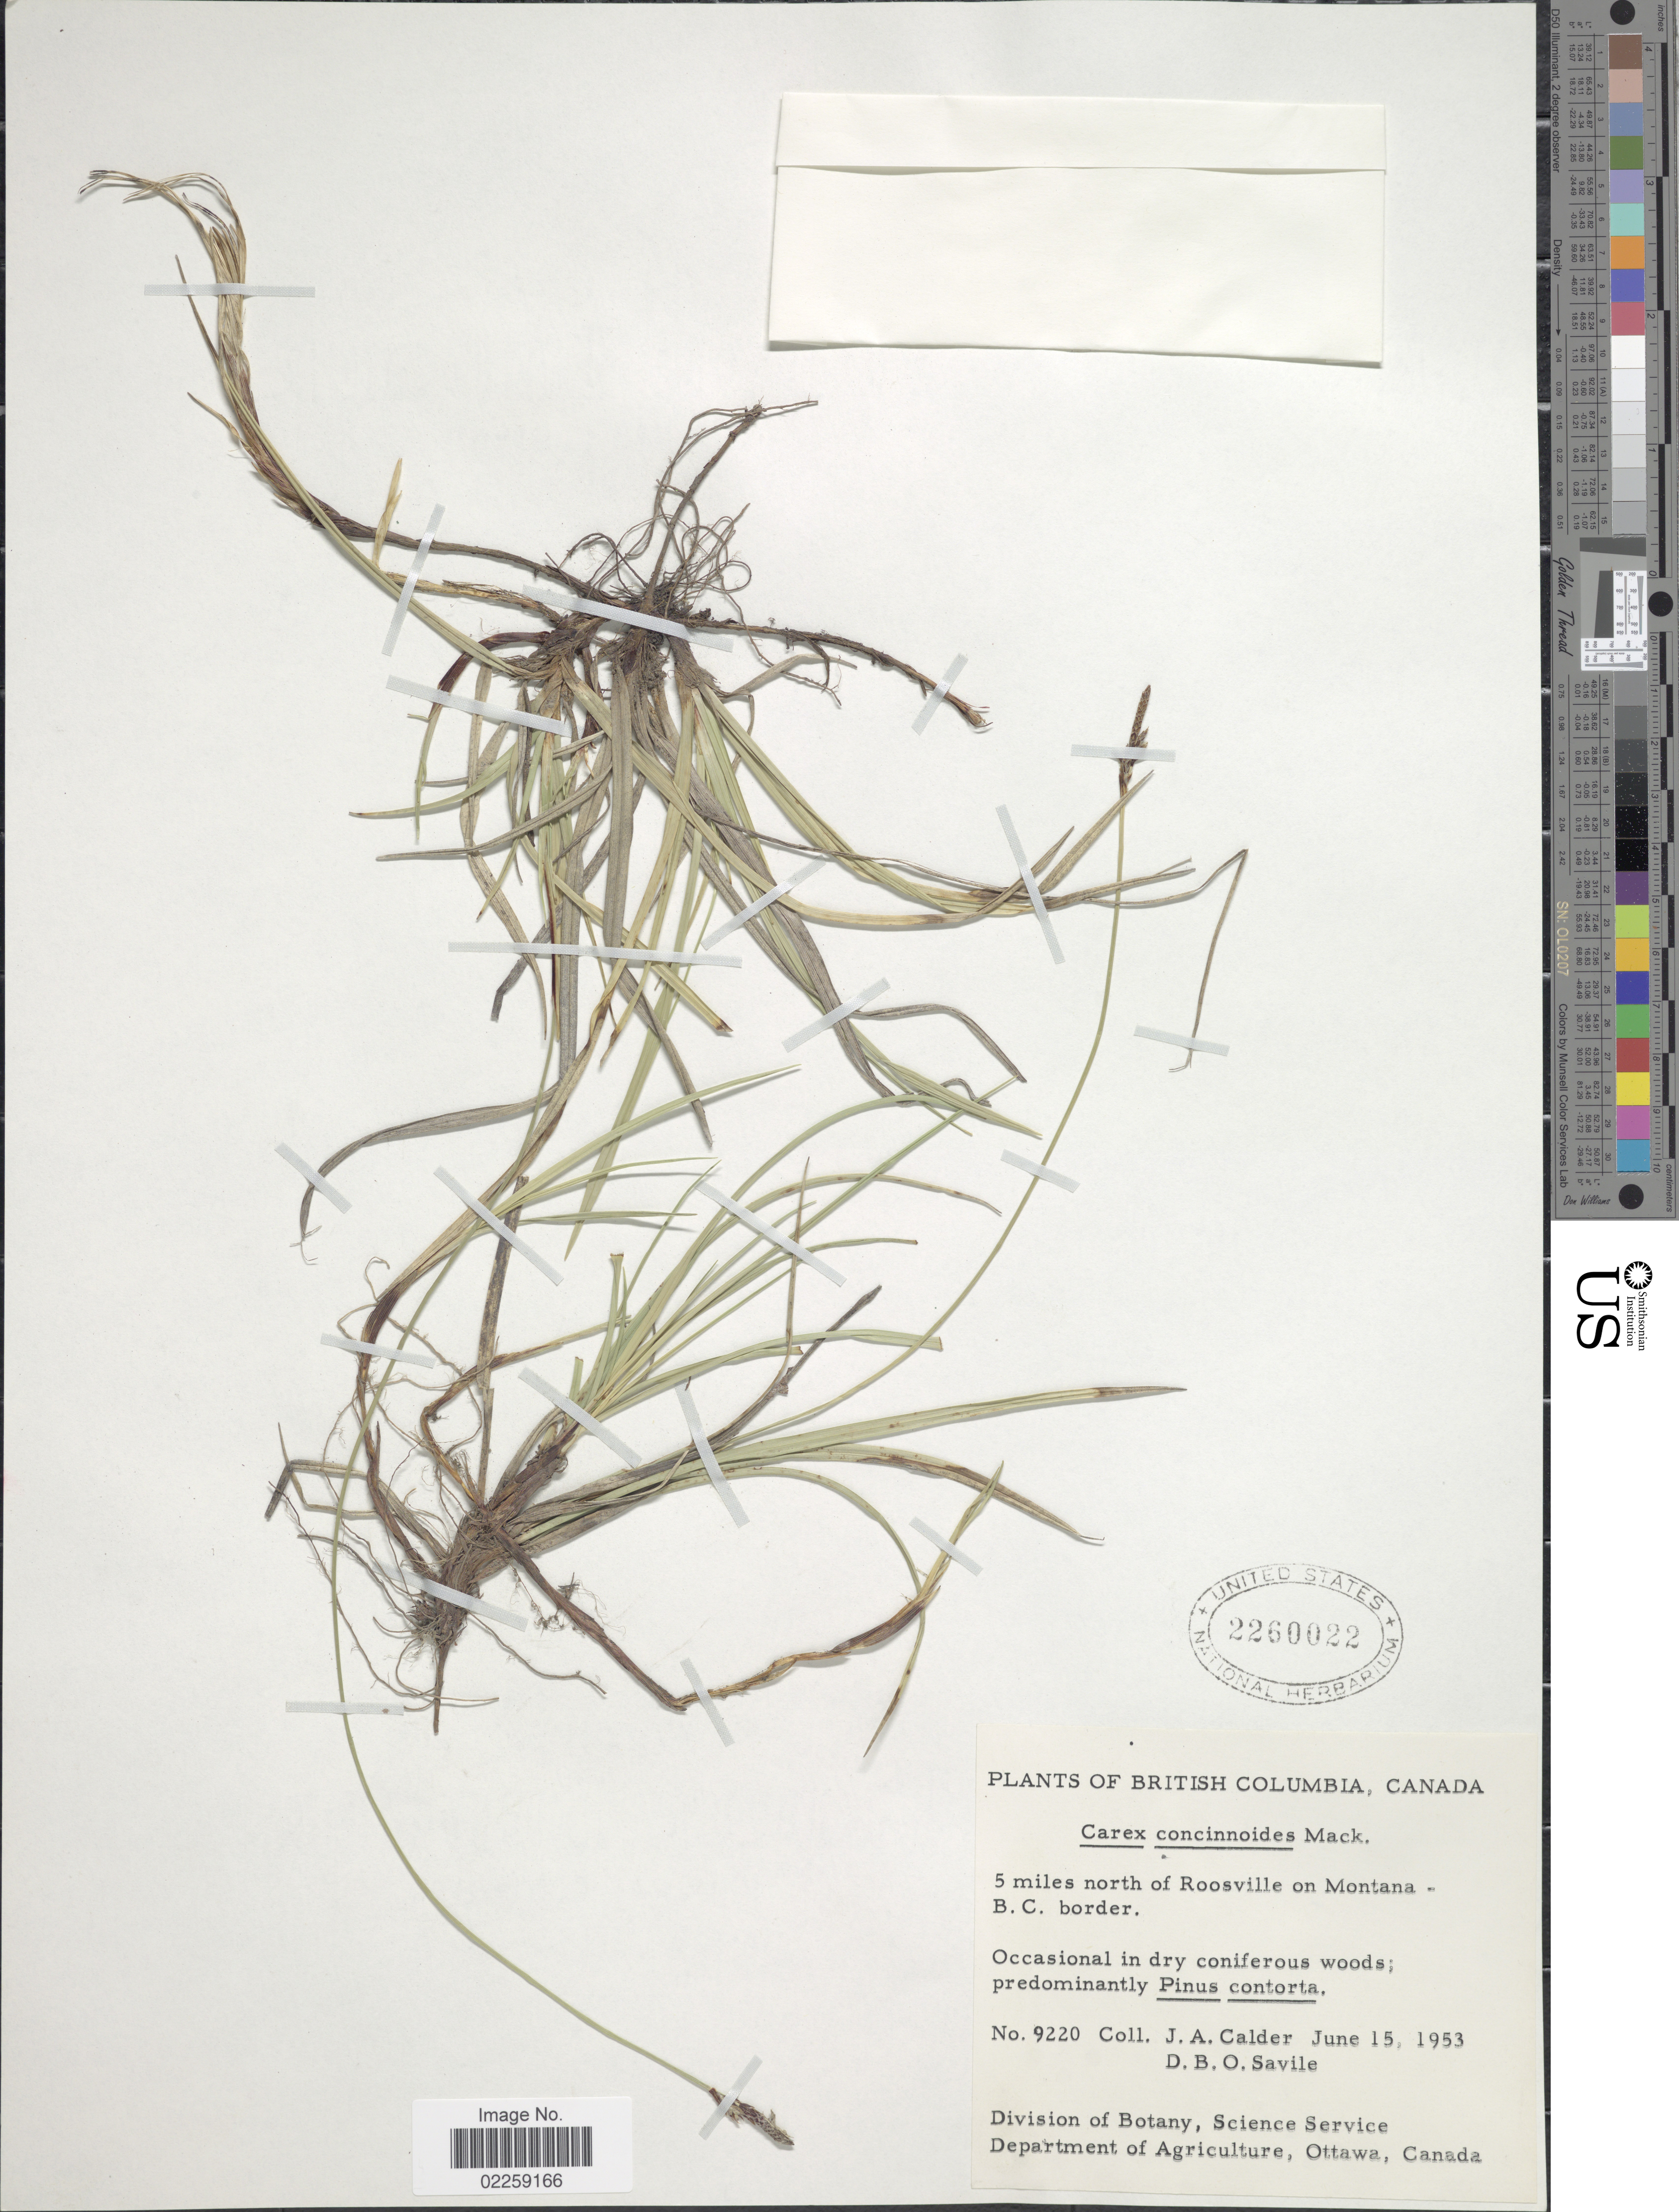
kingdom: Plantae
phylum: Tracheophyta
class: Liliopsida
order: Poales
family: Cyperaceae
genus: Carex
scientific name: Carex concinnoides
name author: Mack.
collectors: J. A. Calder & D. Savile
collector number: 9220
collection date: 1953-06-15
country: Canada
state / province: British Columbia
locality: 5 miles north of Roosville on Montana- B.C. border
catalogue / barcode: US 2260022